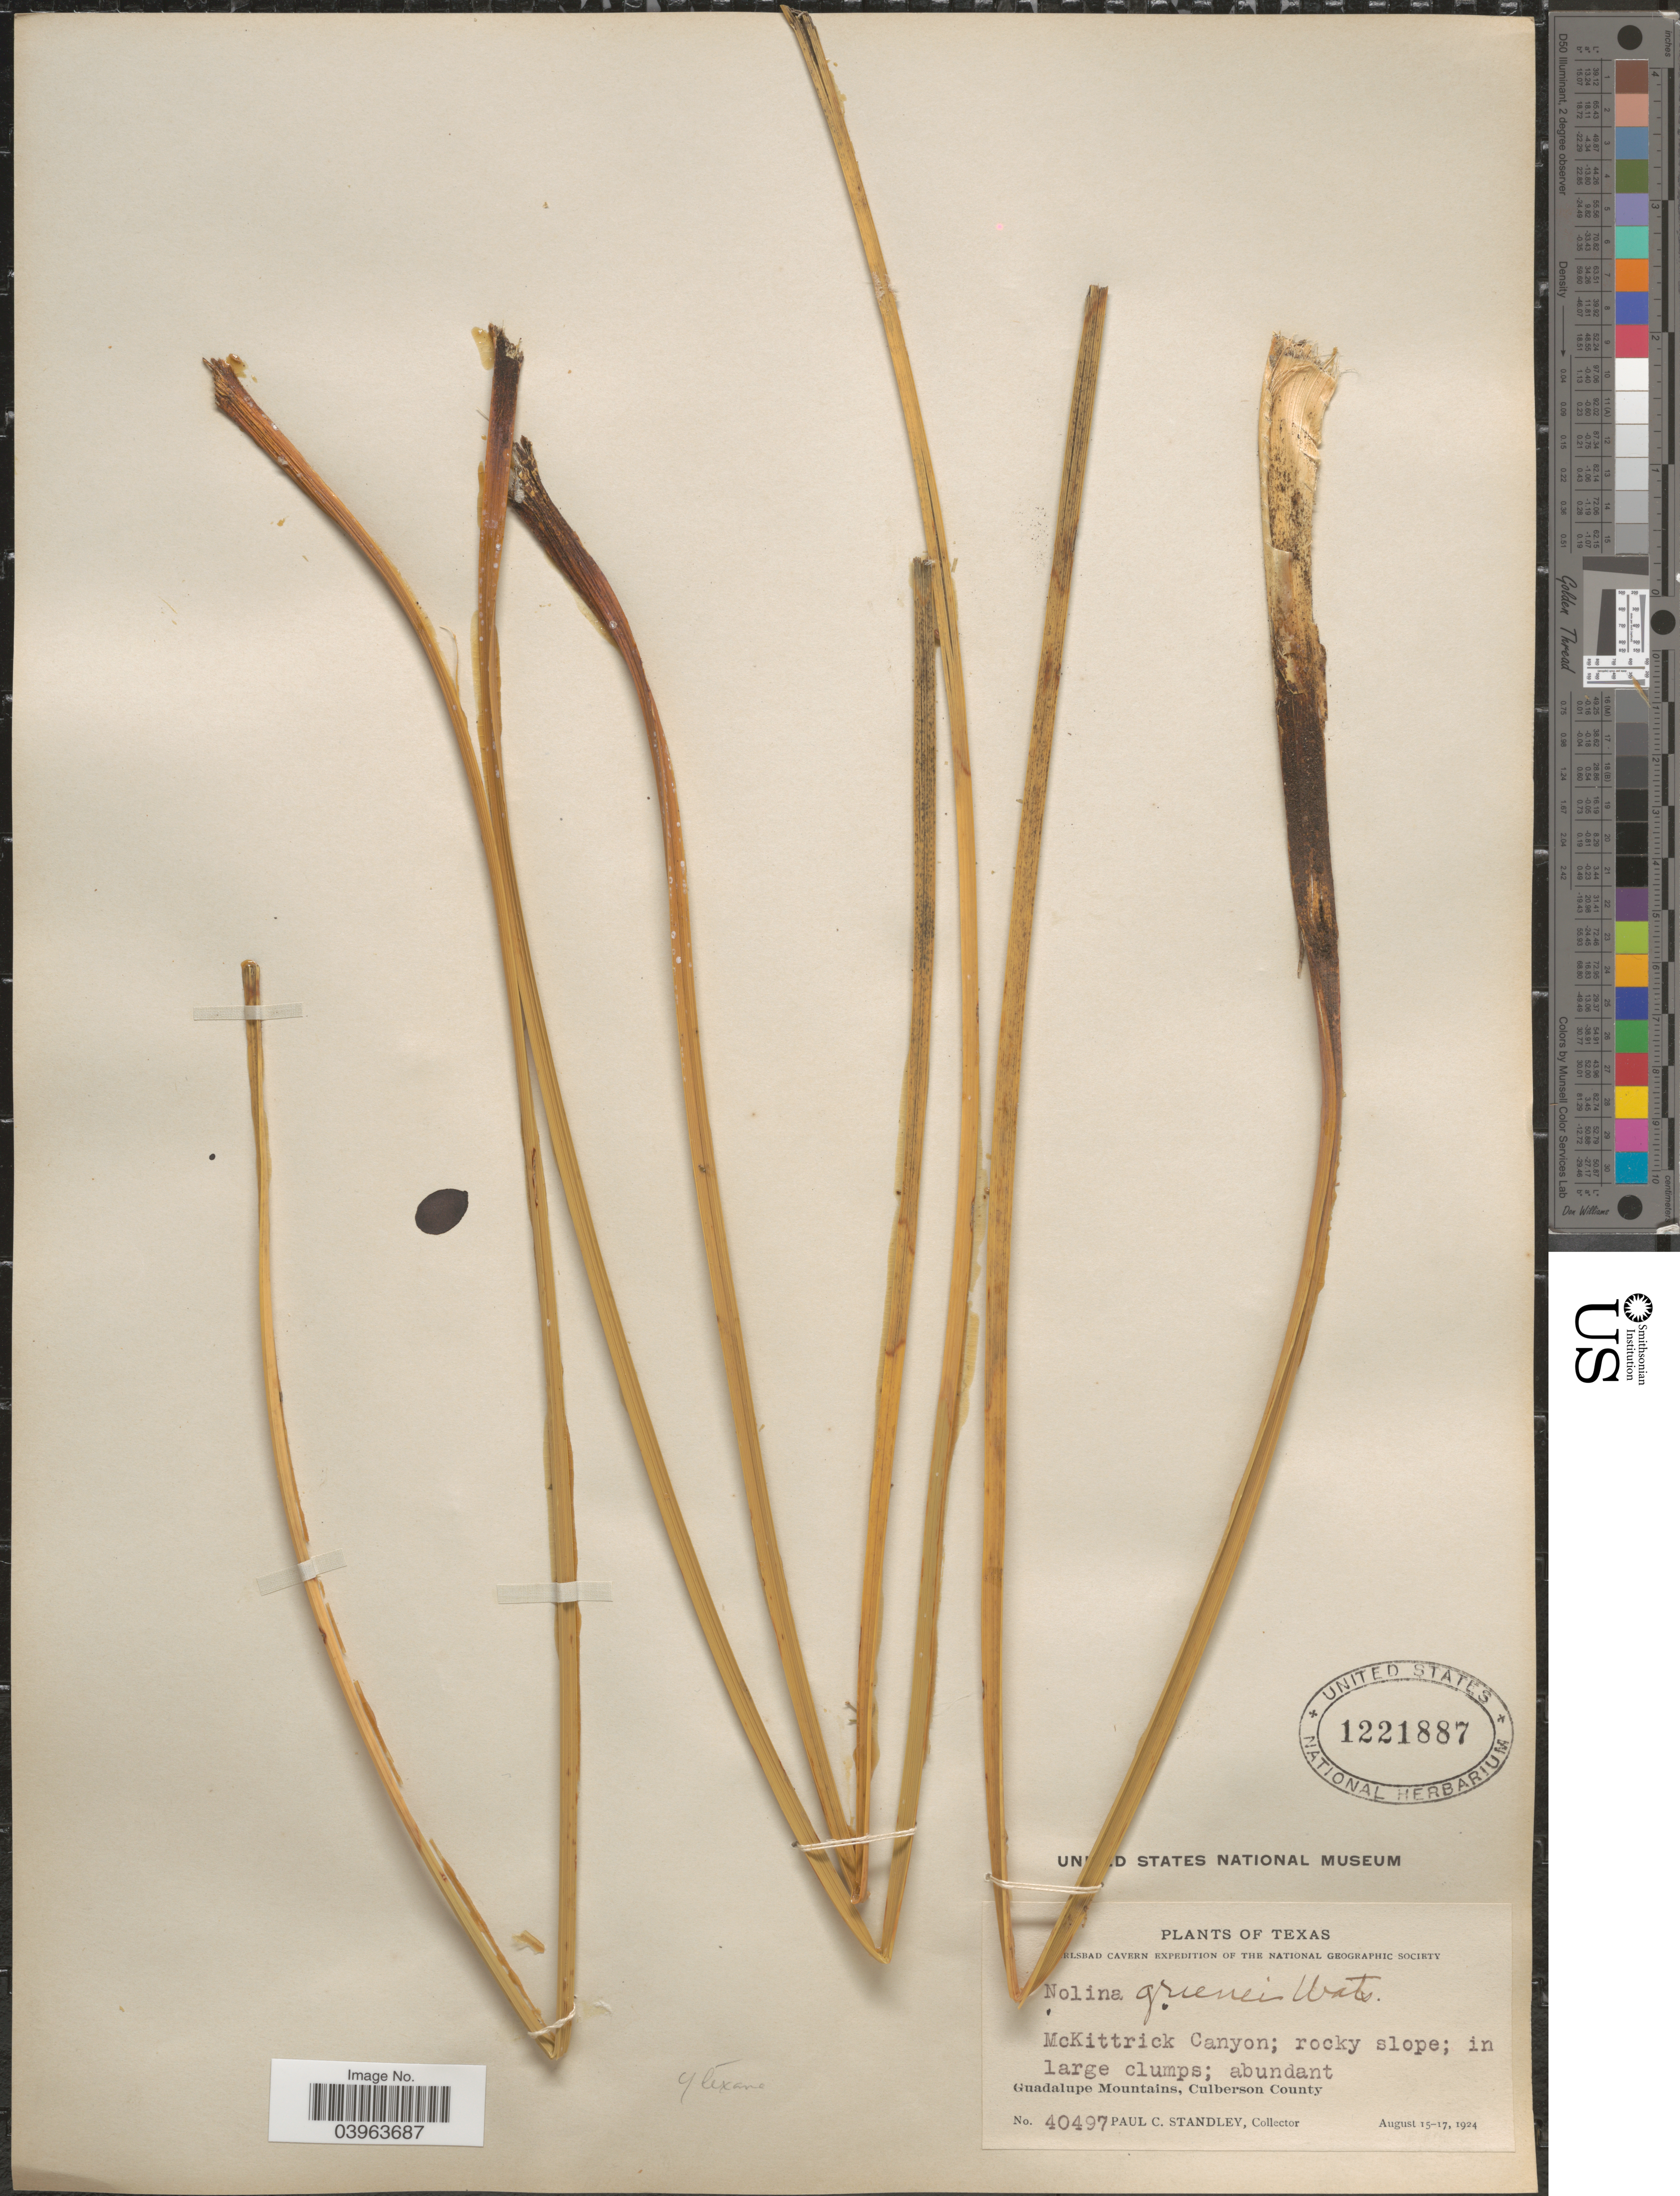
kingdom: Plantae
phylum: Tracheophyta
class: Liliopsida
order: Asparagales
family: Asparagaceae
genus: Nolina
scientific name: Nolina texana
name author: S. Watson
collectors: P. C. Standley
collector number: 40497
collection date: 1924-08-15/1924-08-17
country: United States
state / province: Texas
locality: McKittrick Canyon; Guadalupe Mountains, Culberson County.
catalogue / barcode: US 1221887